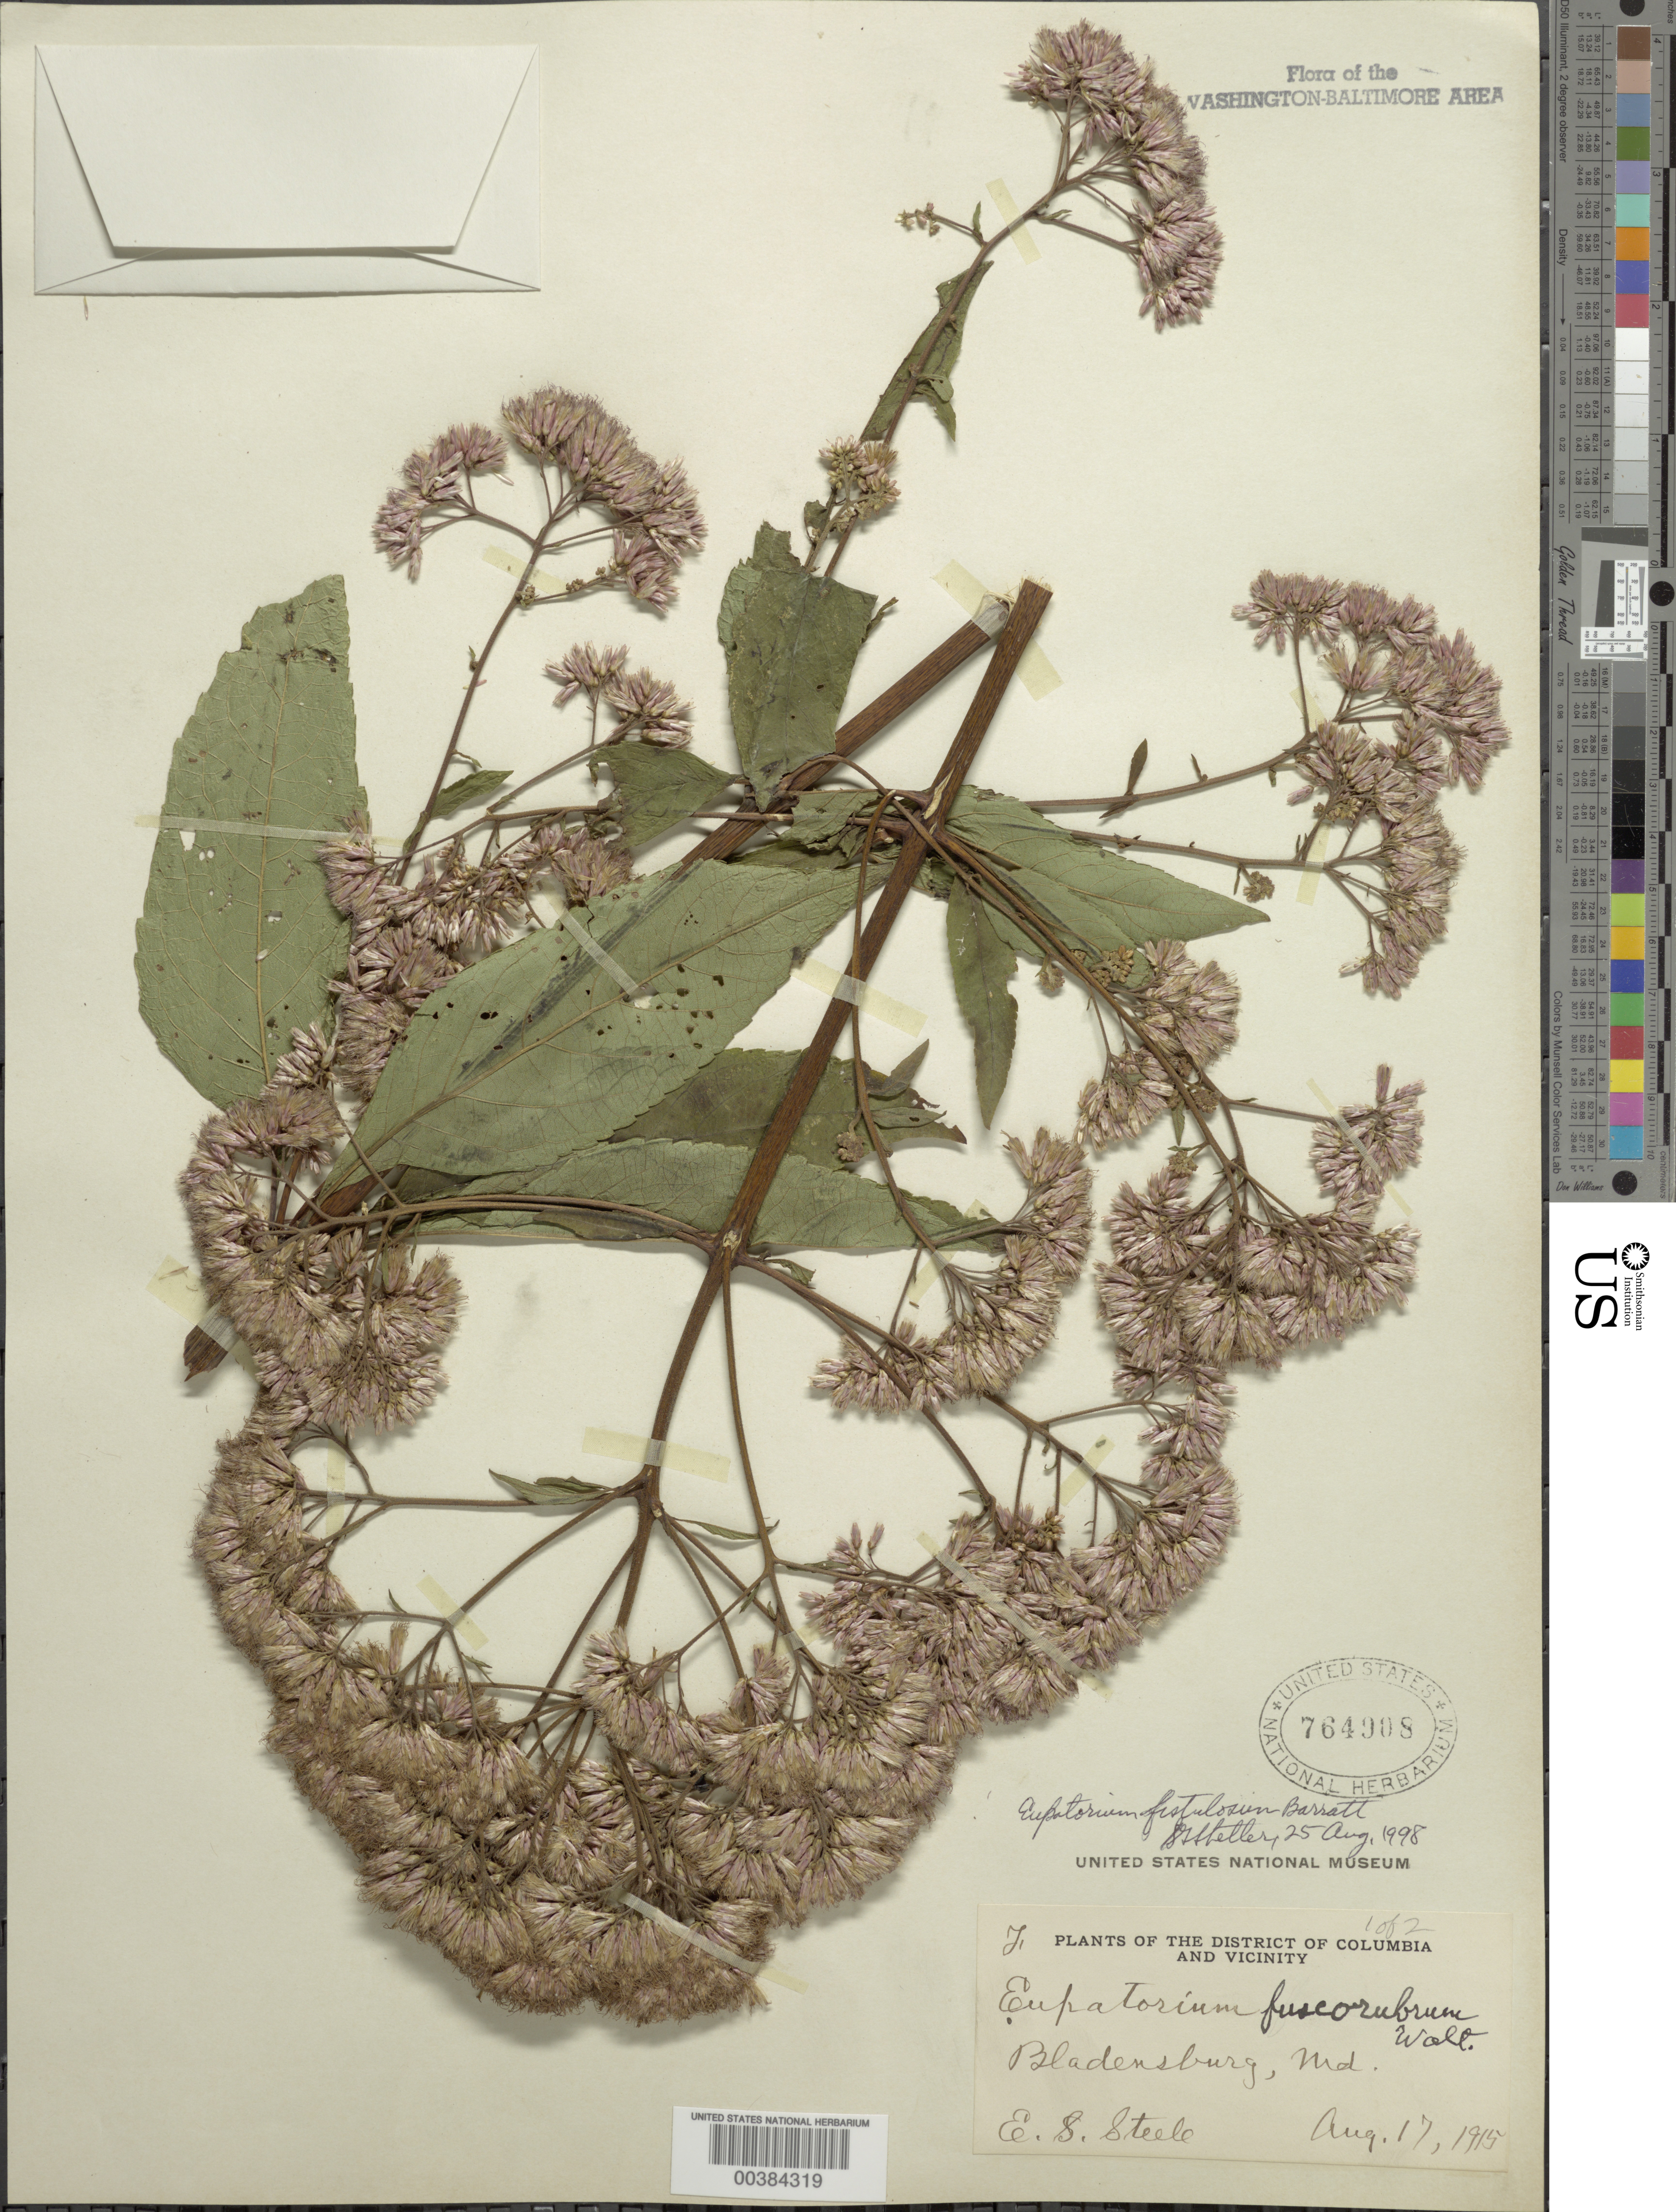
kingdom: Plantae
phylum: Tracheophyta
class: Magnoliopsida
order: Asterales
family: Asteraceae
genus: Eupatorium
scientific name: Eupatorium fistulosum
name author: Barratt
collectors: E. Steele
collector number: F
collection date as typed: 17 Aug 1915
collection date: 1915-08-17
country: United States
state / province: Maryland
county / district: Prince George's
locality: Bladensburg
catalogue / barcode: US 764908